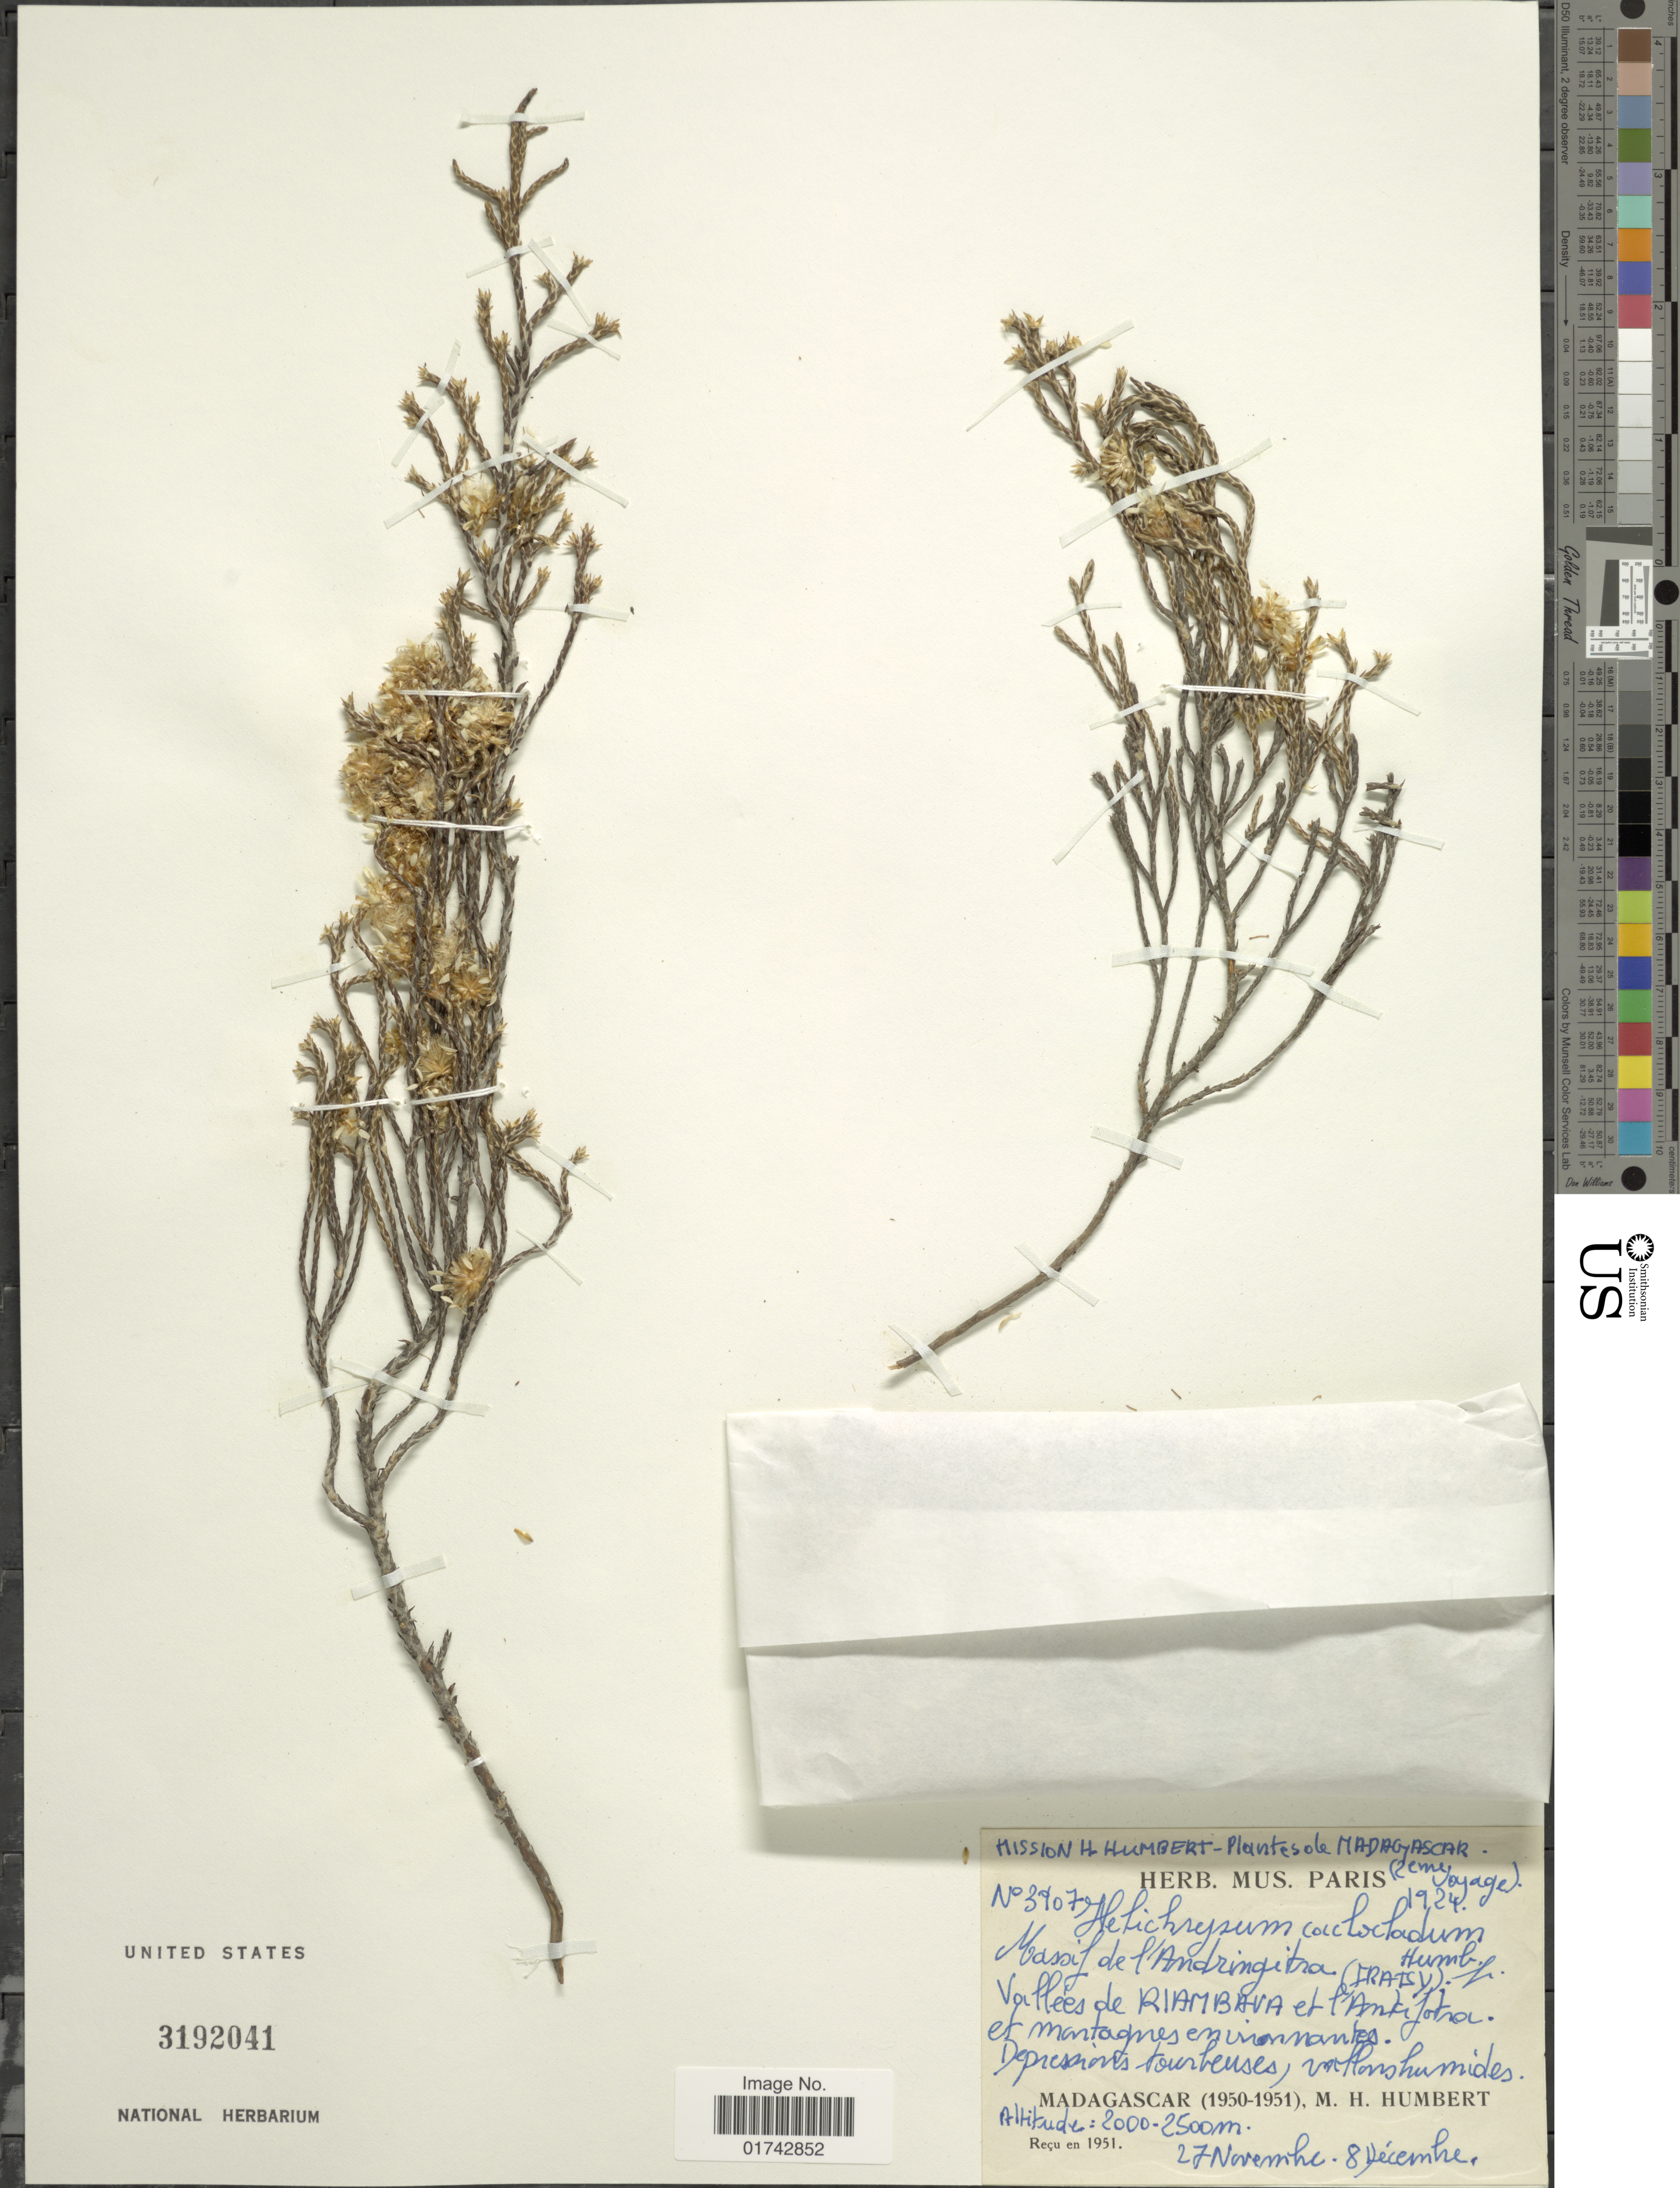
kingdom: Plantae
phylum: Tracheophyta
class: Magnoliopsida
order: Asterales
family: Asteraceae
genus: Helichrysum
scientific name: Helichrysum calocladum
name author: Humbert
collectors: H. Humbert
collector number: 3907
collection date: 1924-11-27/1924-12-08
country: Madagascar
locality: Massif de l'Andringitra (Iratsy): Vallées de la Riambava et de l'Antsifotra et montagnes environnantes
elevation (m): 2000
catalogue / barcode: US 3192041